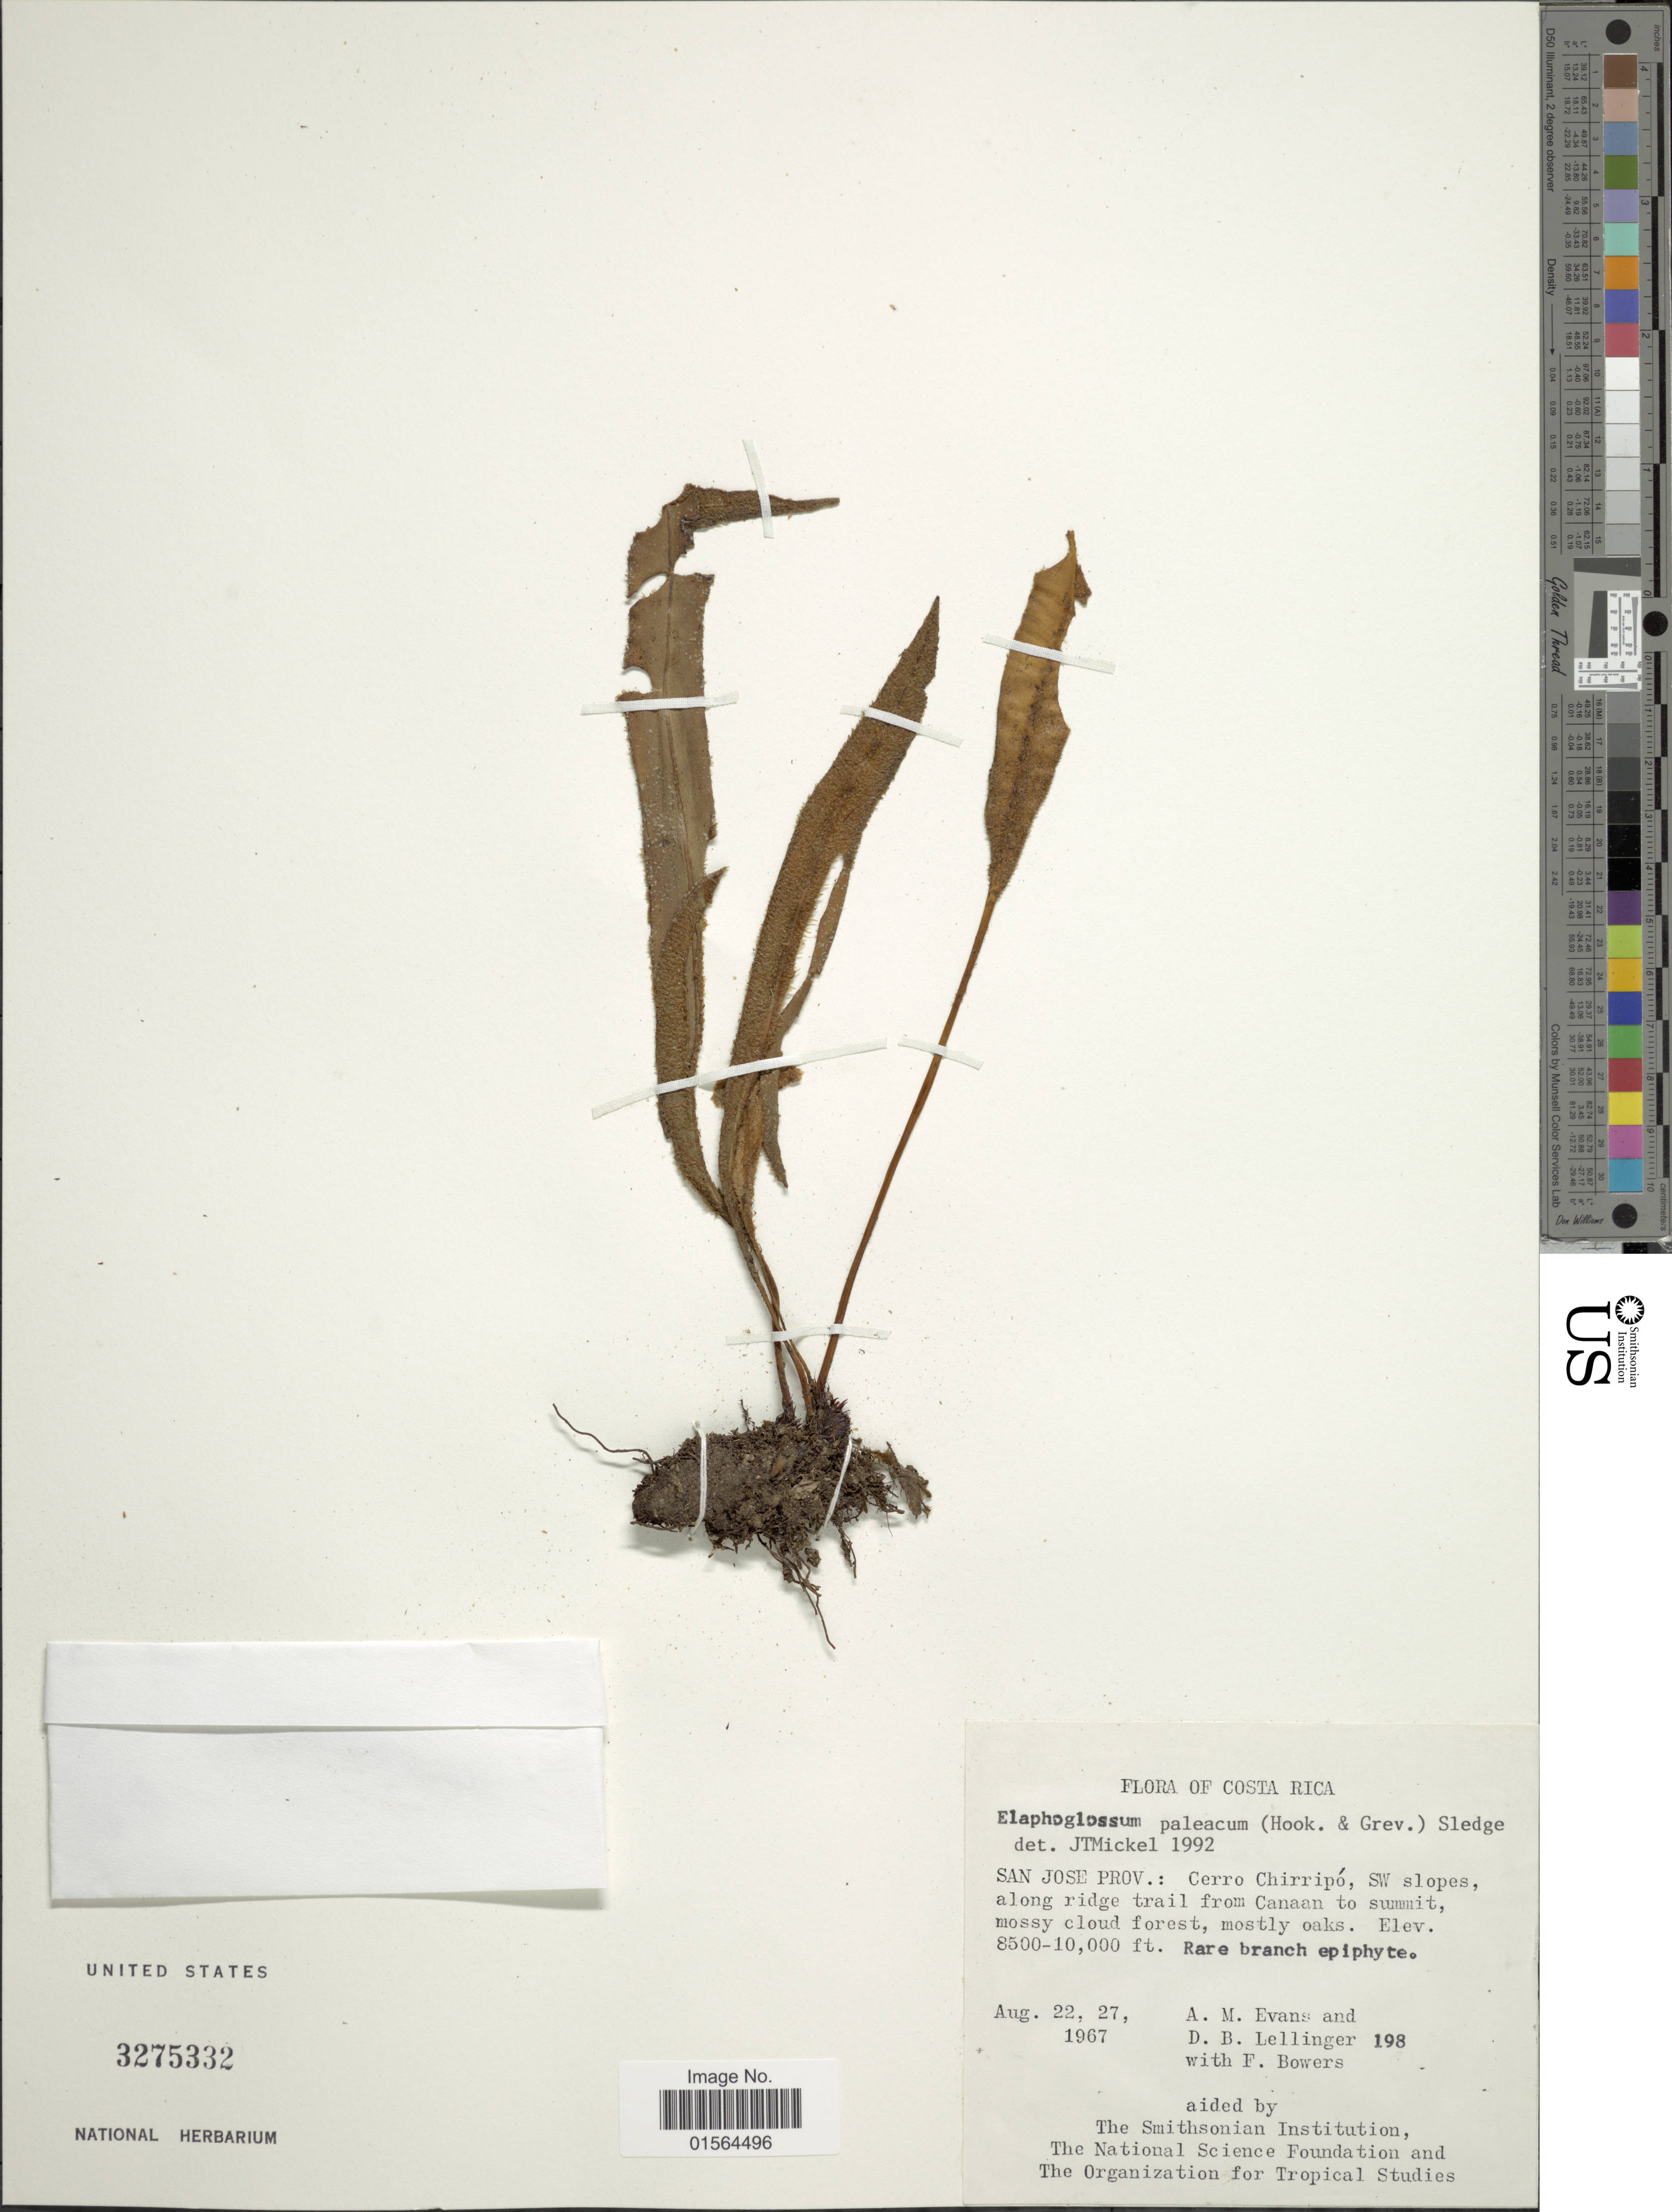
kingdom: Plantae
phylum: Tracheophyta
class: Polypodiopsida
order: Polypodiales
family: Dryopteridaceae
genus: Elaphoglossum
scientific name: Elaphoglossum paleaceum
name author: (Hook. & Grev.) Sledge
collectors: A. M. Evans, D. B. Lellinger & F. Bowers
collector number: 198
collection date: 1967-08-22/1967-08-27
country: Costa Rica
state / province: San José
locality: San Jose Prov.: Cerro Chirripo, SW slopes along ridge trail from Canaan to summit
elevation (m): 2591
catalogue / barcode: US 3275332